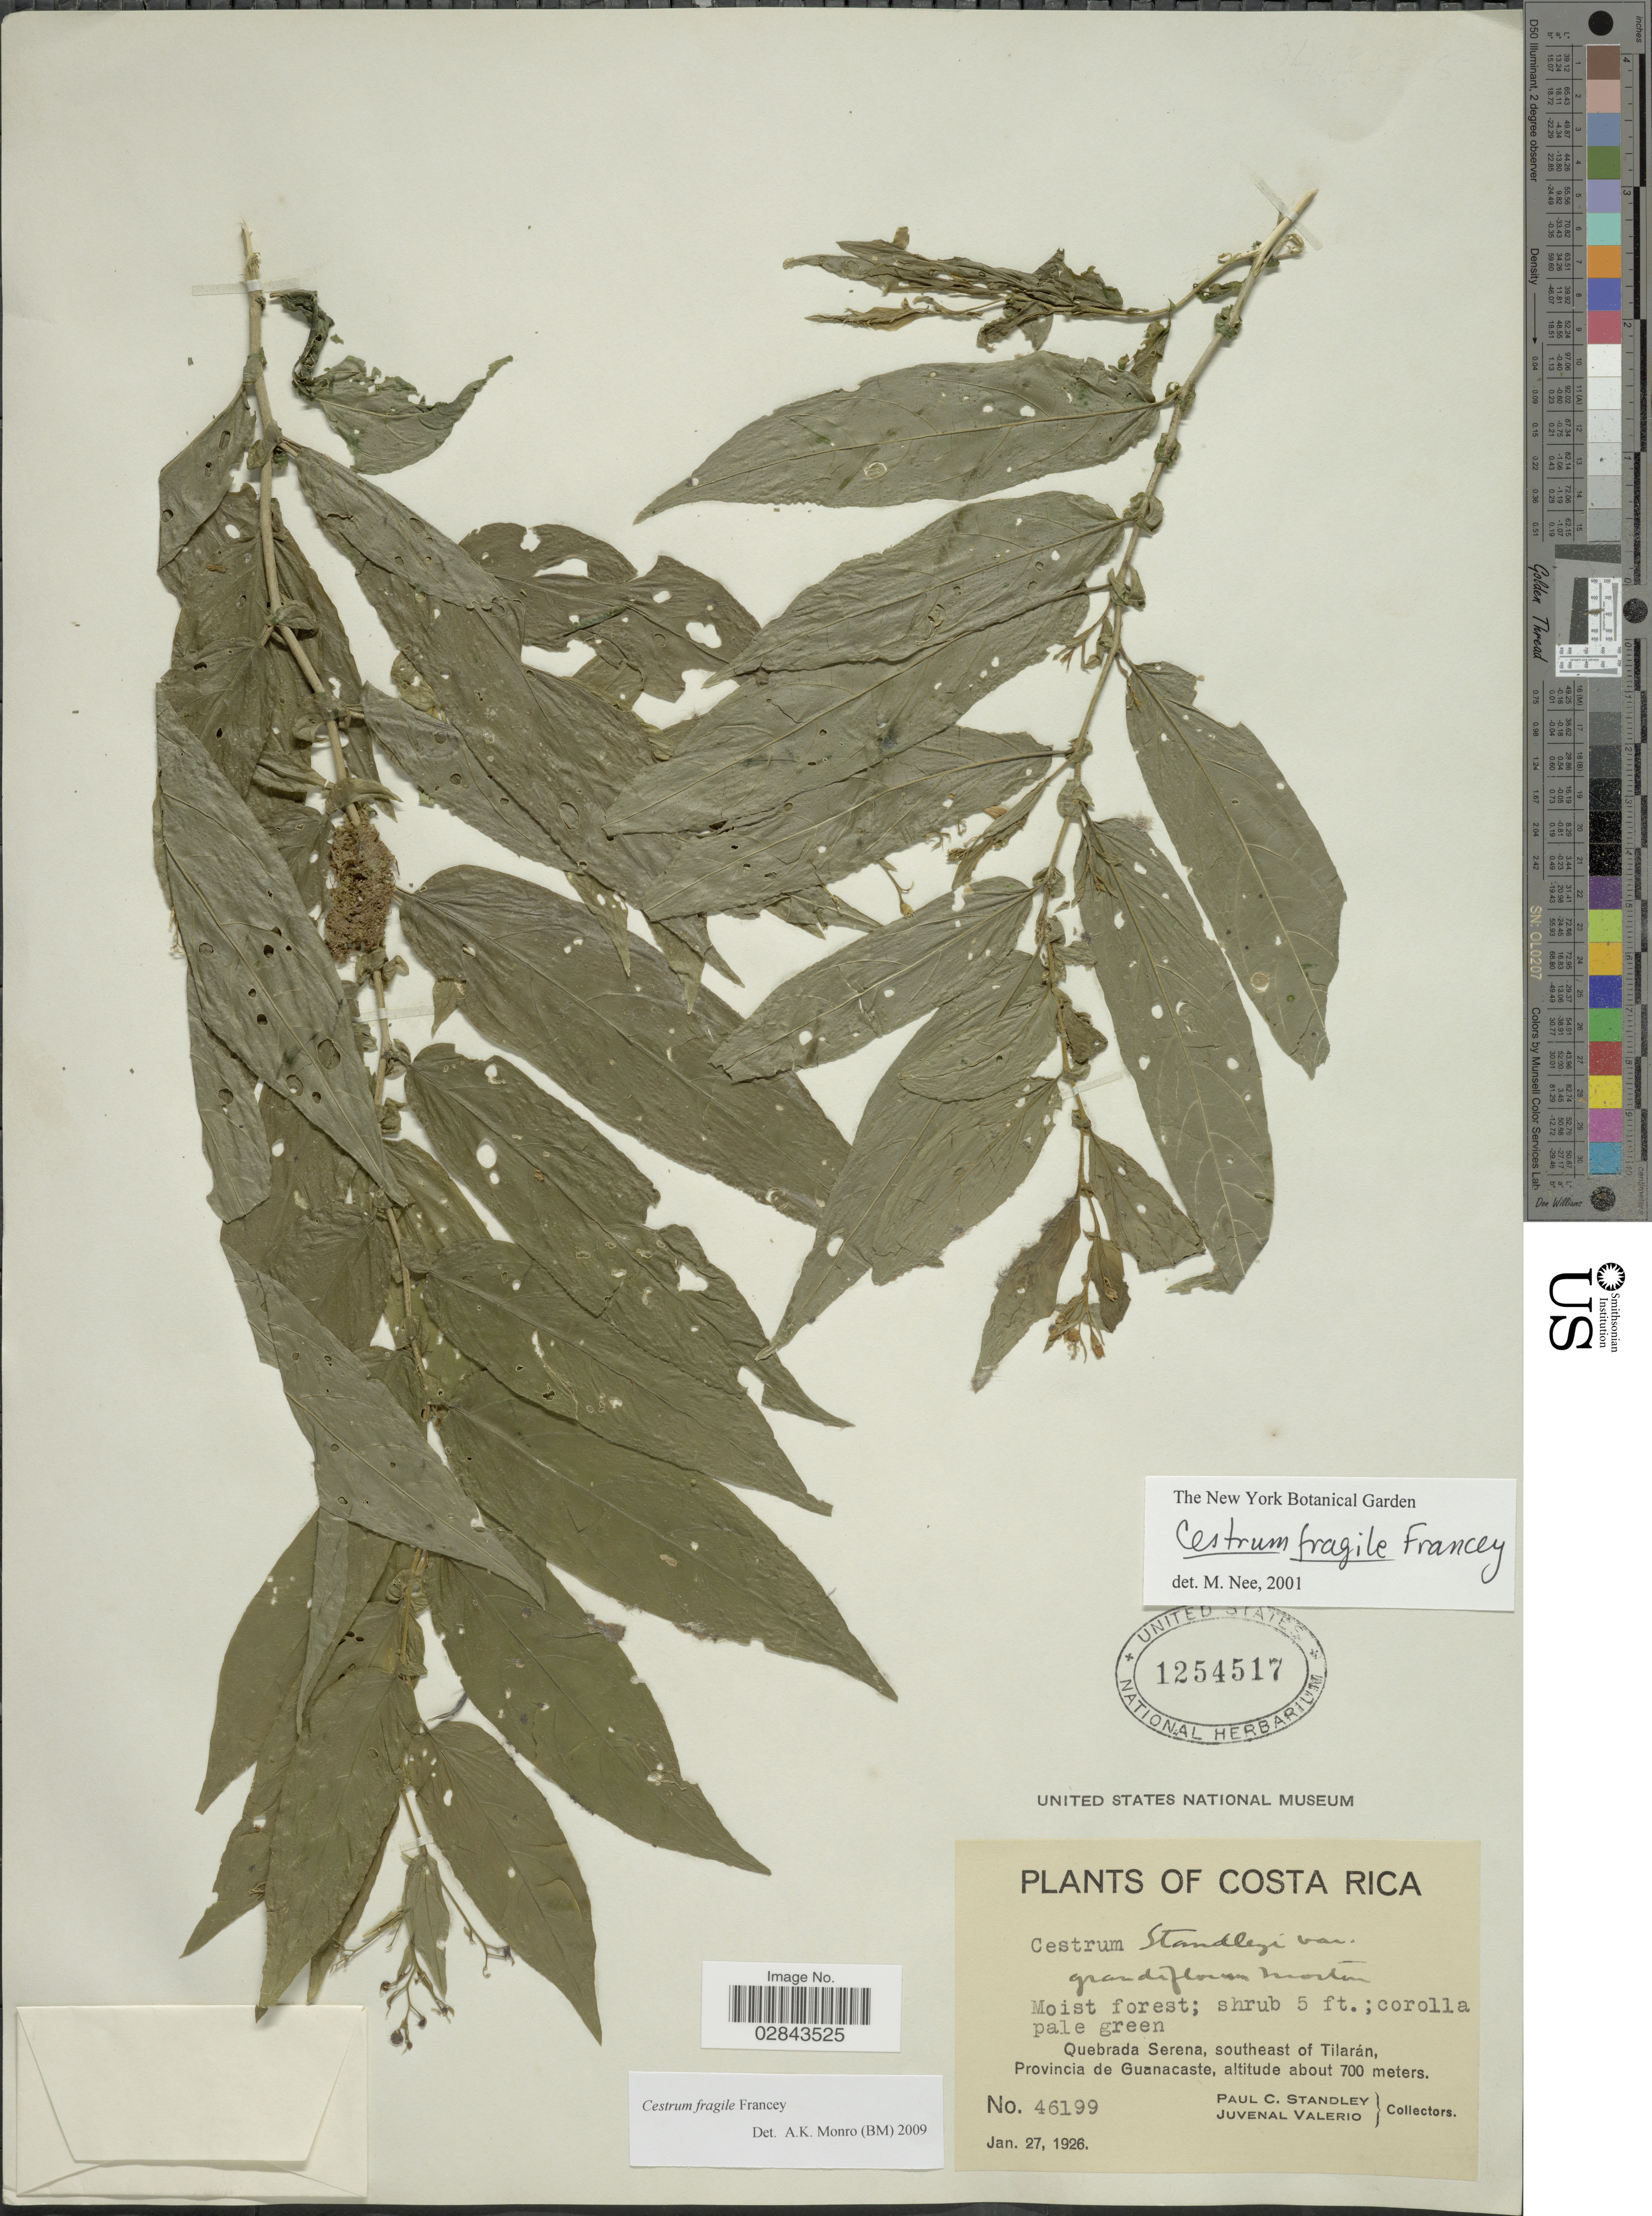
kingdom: Plantae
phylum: Tracheophyta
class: Magnoliopsida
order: Solanales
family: Solanaceae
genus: Cestrum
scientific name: Cestrum fragile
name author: Francey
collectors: P. C. Standley & J. Valerio R.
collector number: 46199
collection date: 1926-01-27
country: Costa Rica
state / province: Guanacaste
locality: Quebrada Serena, southeast of Tilarán, Provincia de Guanacaste.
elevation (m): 700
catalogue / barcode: US 1254517